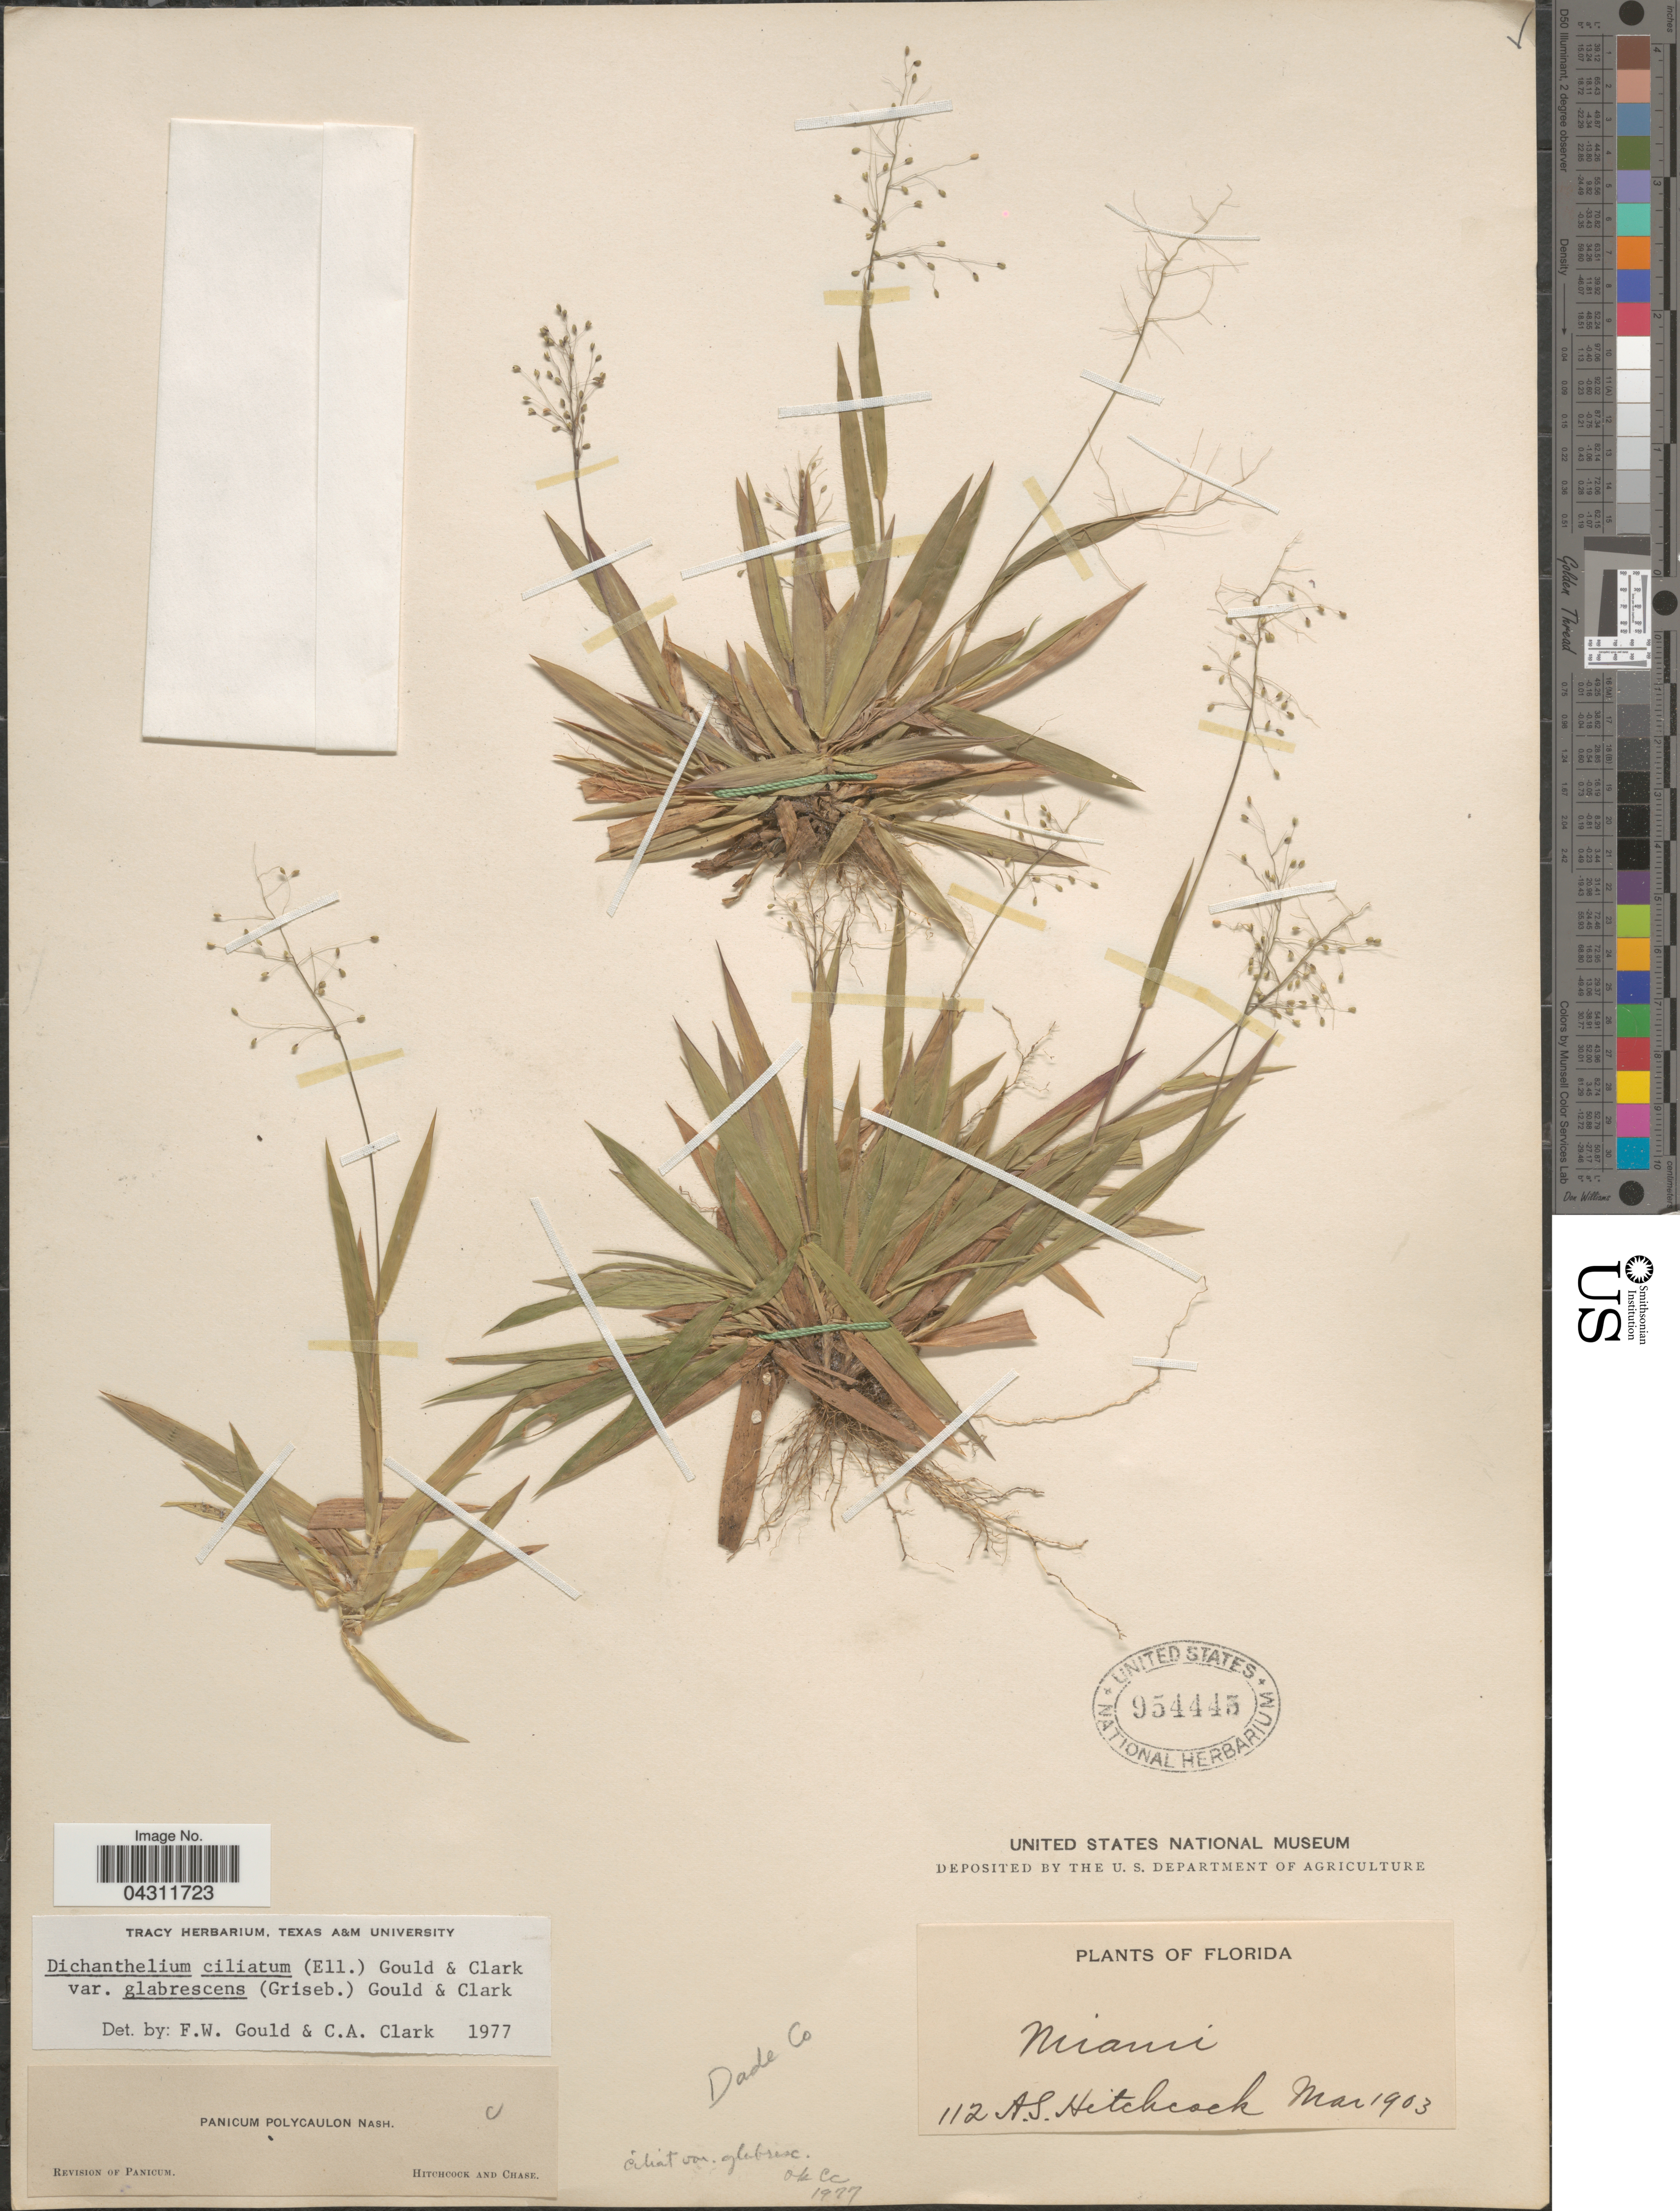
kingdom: Plantae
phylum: Tracheophyta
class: Liliopsida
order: Poales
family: Poaceae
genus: Dichanthelium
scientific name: Dichanthelium strigosum var. glabrescens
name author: (Griseb.) Freckmann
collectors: A. S. Hitchcock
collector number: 112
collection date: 1903-03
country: United States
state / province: Florida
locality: Dade Co. Miami.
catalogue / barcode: US 954445